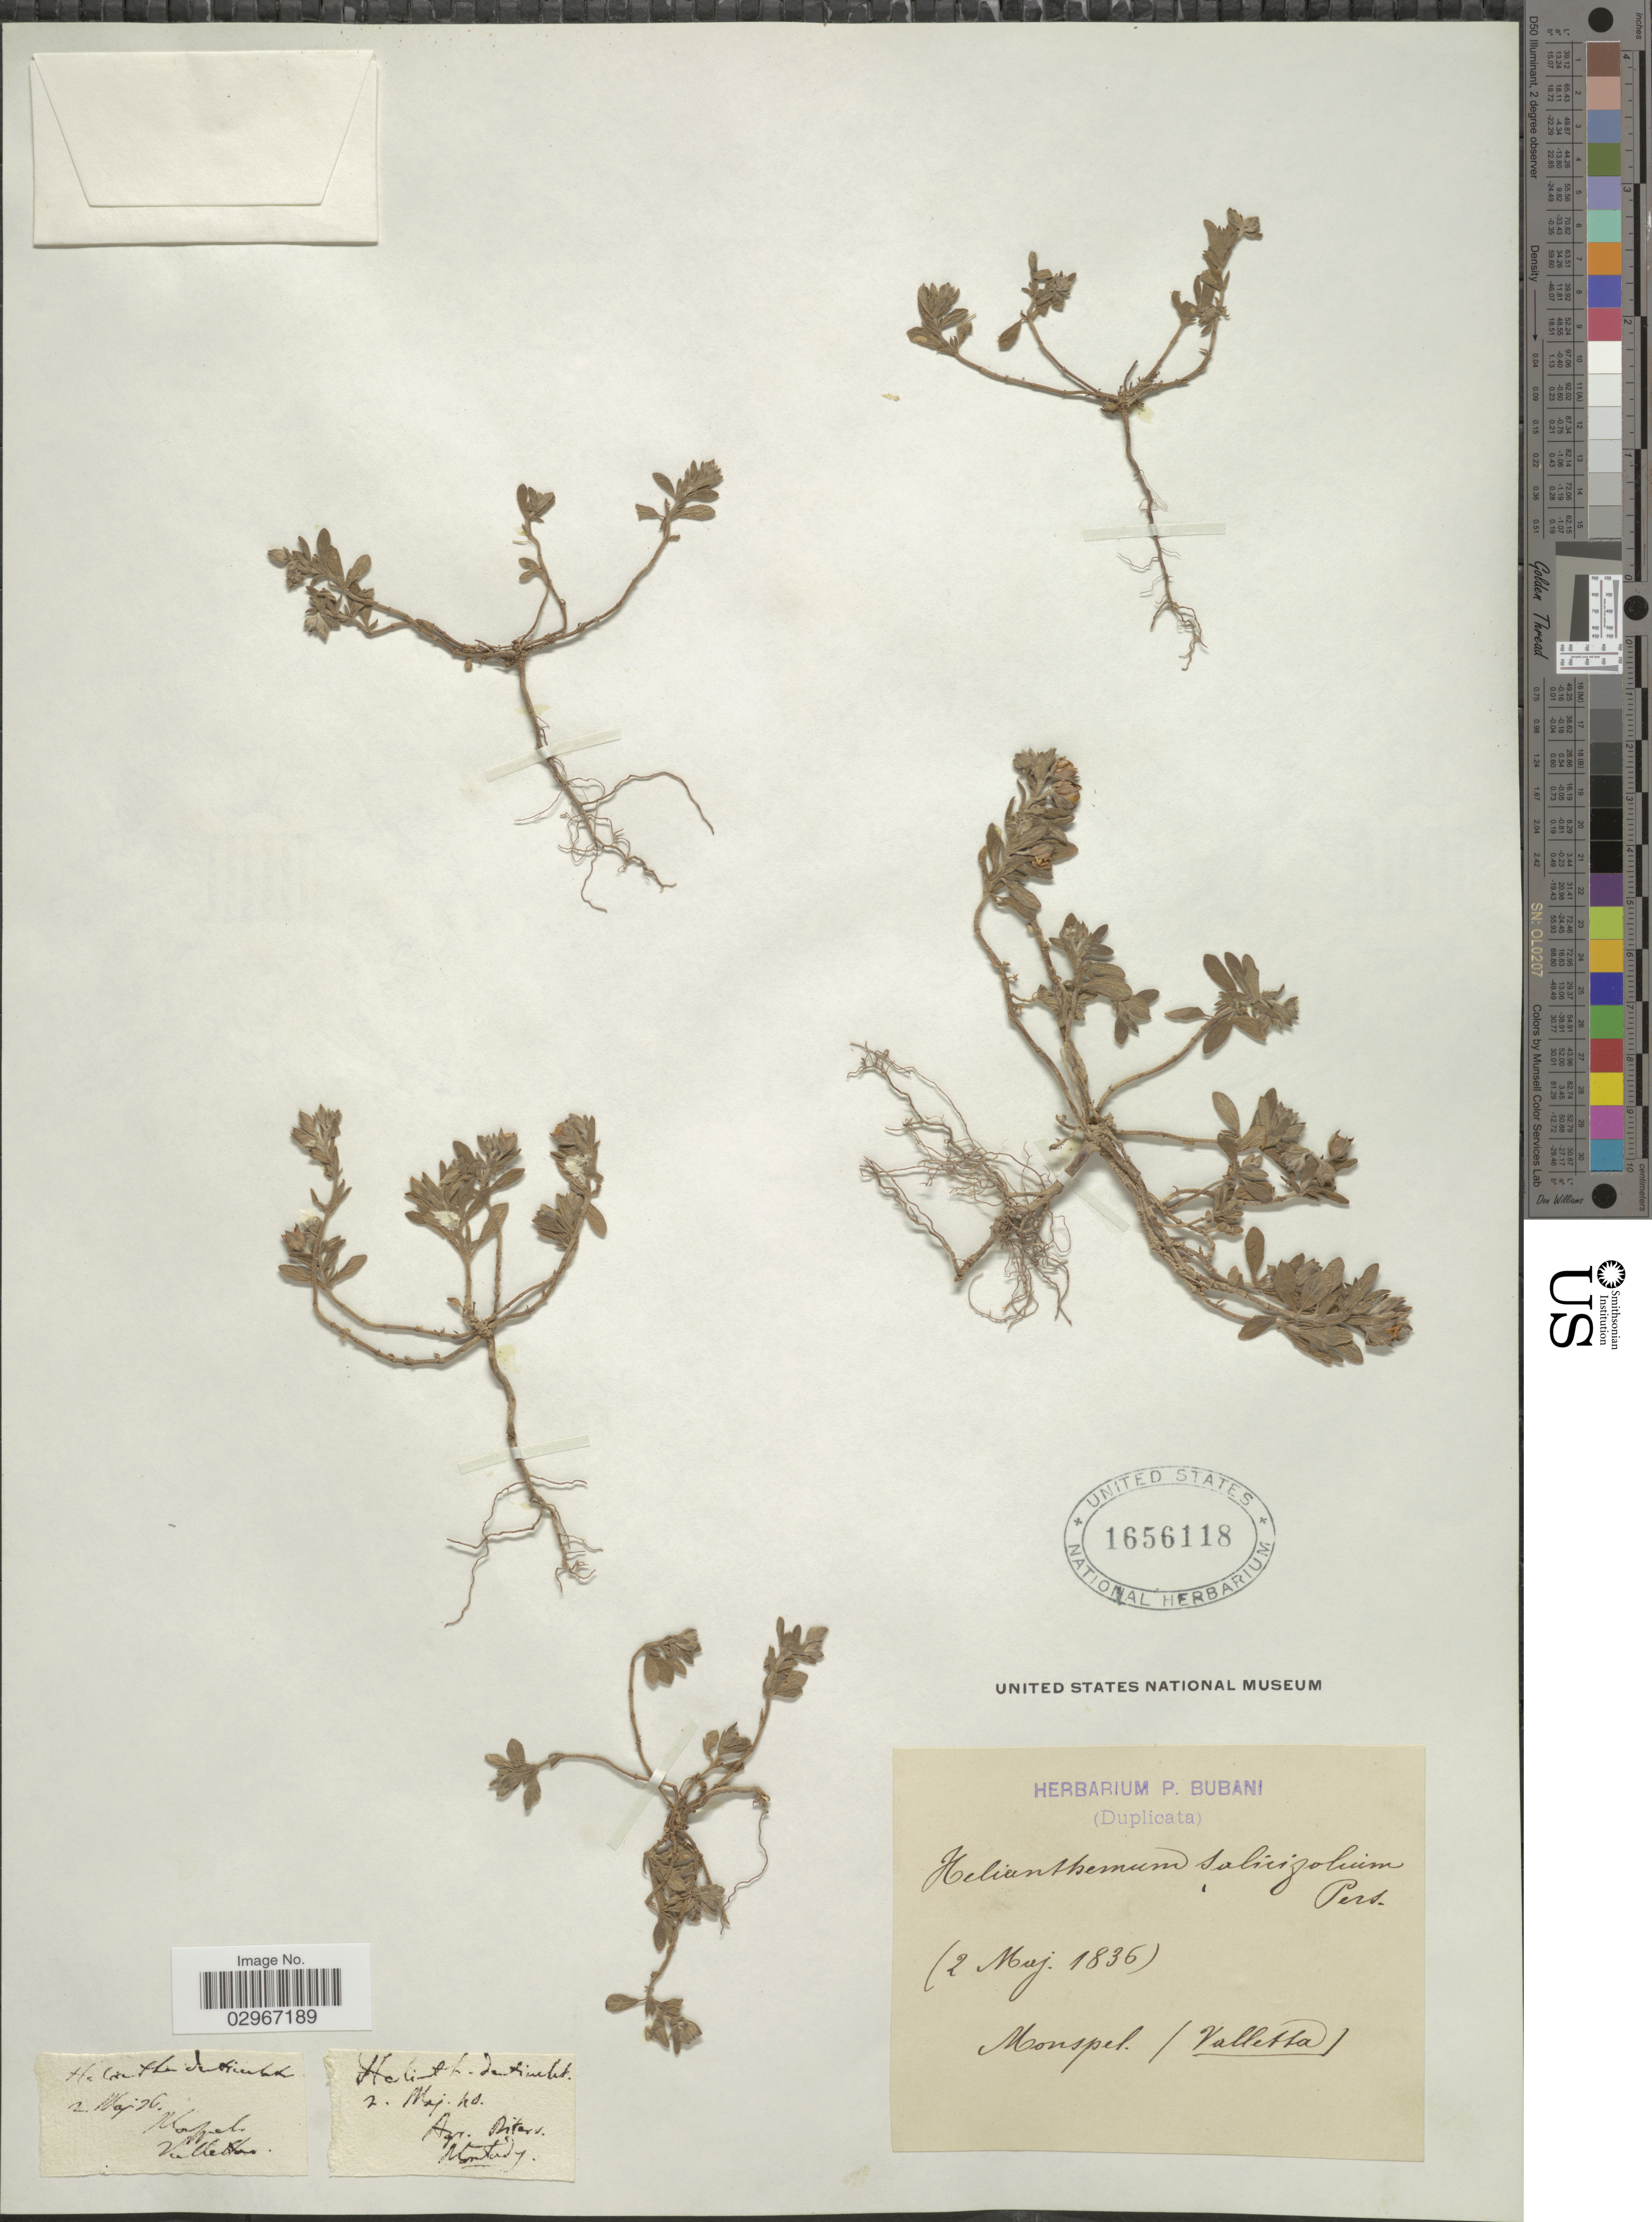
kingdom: Plantae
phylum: Tracheophyta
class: Magnoliopsida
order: Malvales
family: Cistaceae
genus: Helianthemum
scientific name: Helianthemum salicifolium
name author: (L.) Mill.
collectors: ex herb. P. Bubani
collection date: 1836-05-02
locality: Monspel/Valletta.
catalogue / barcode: US 1656118